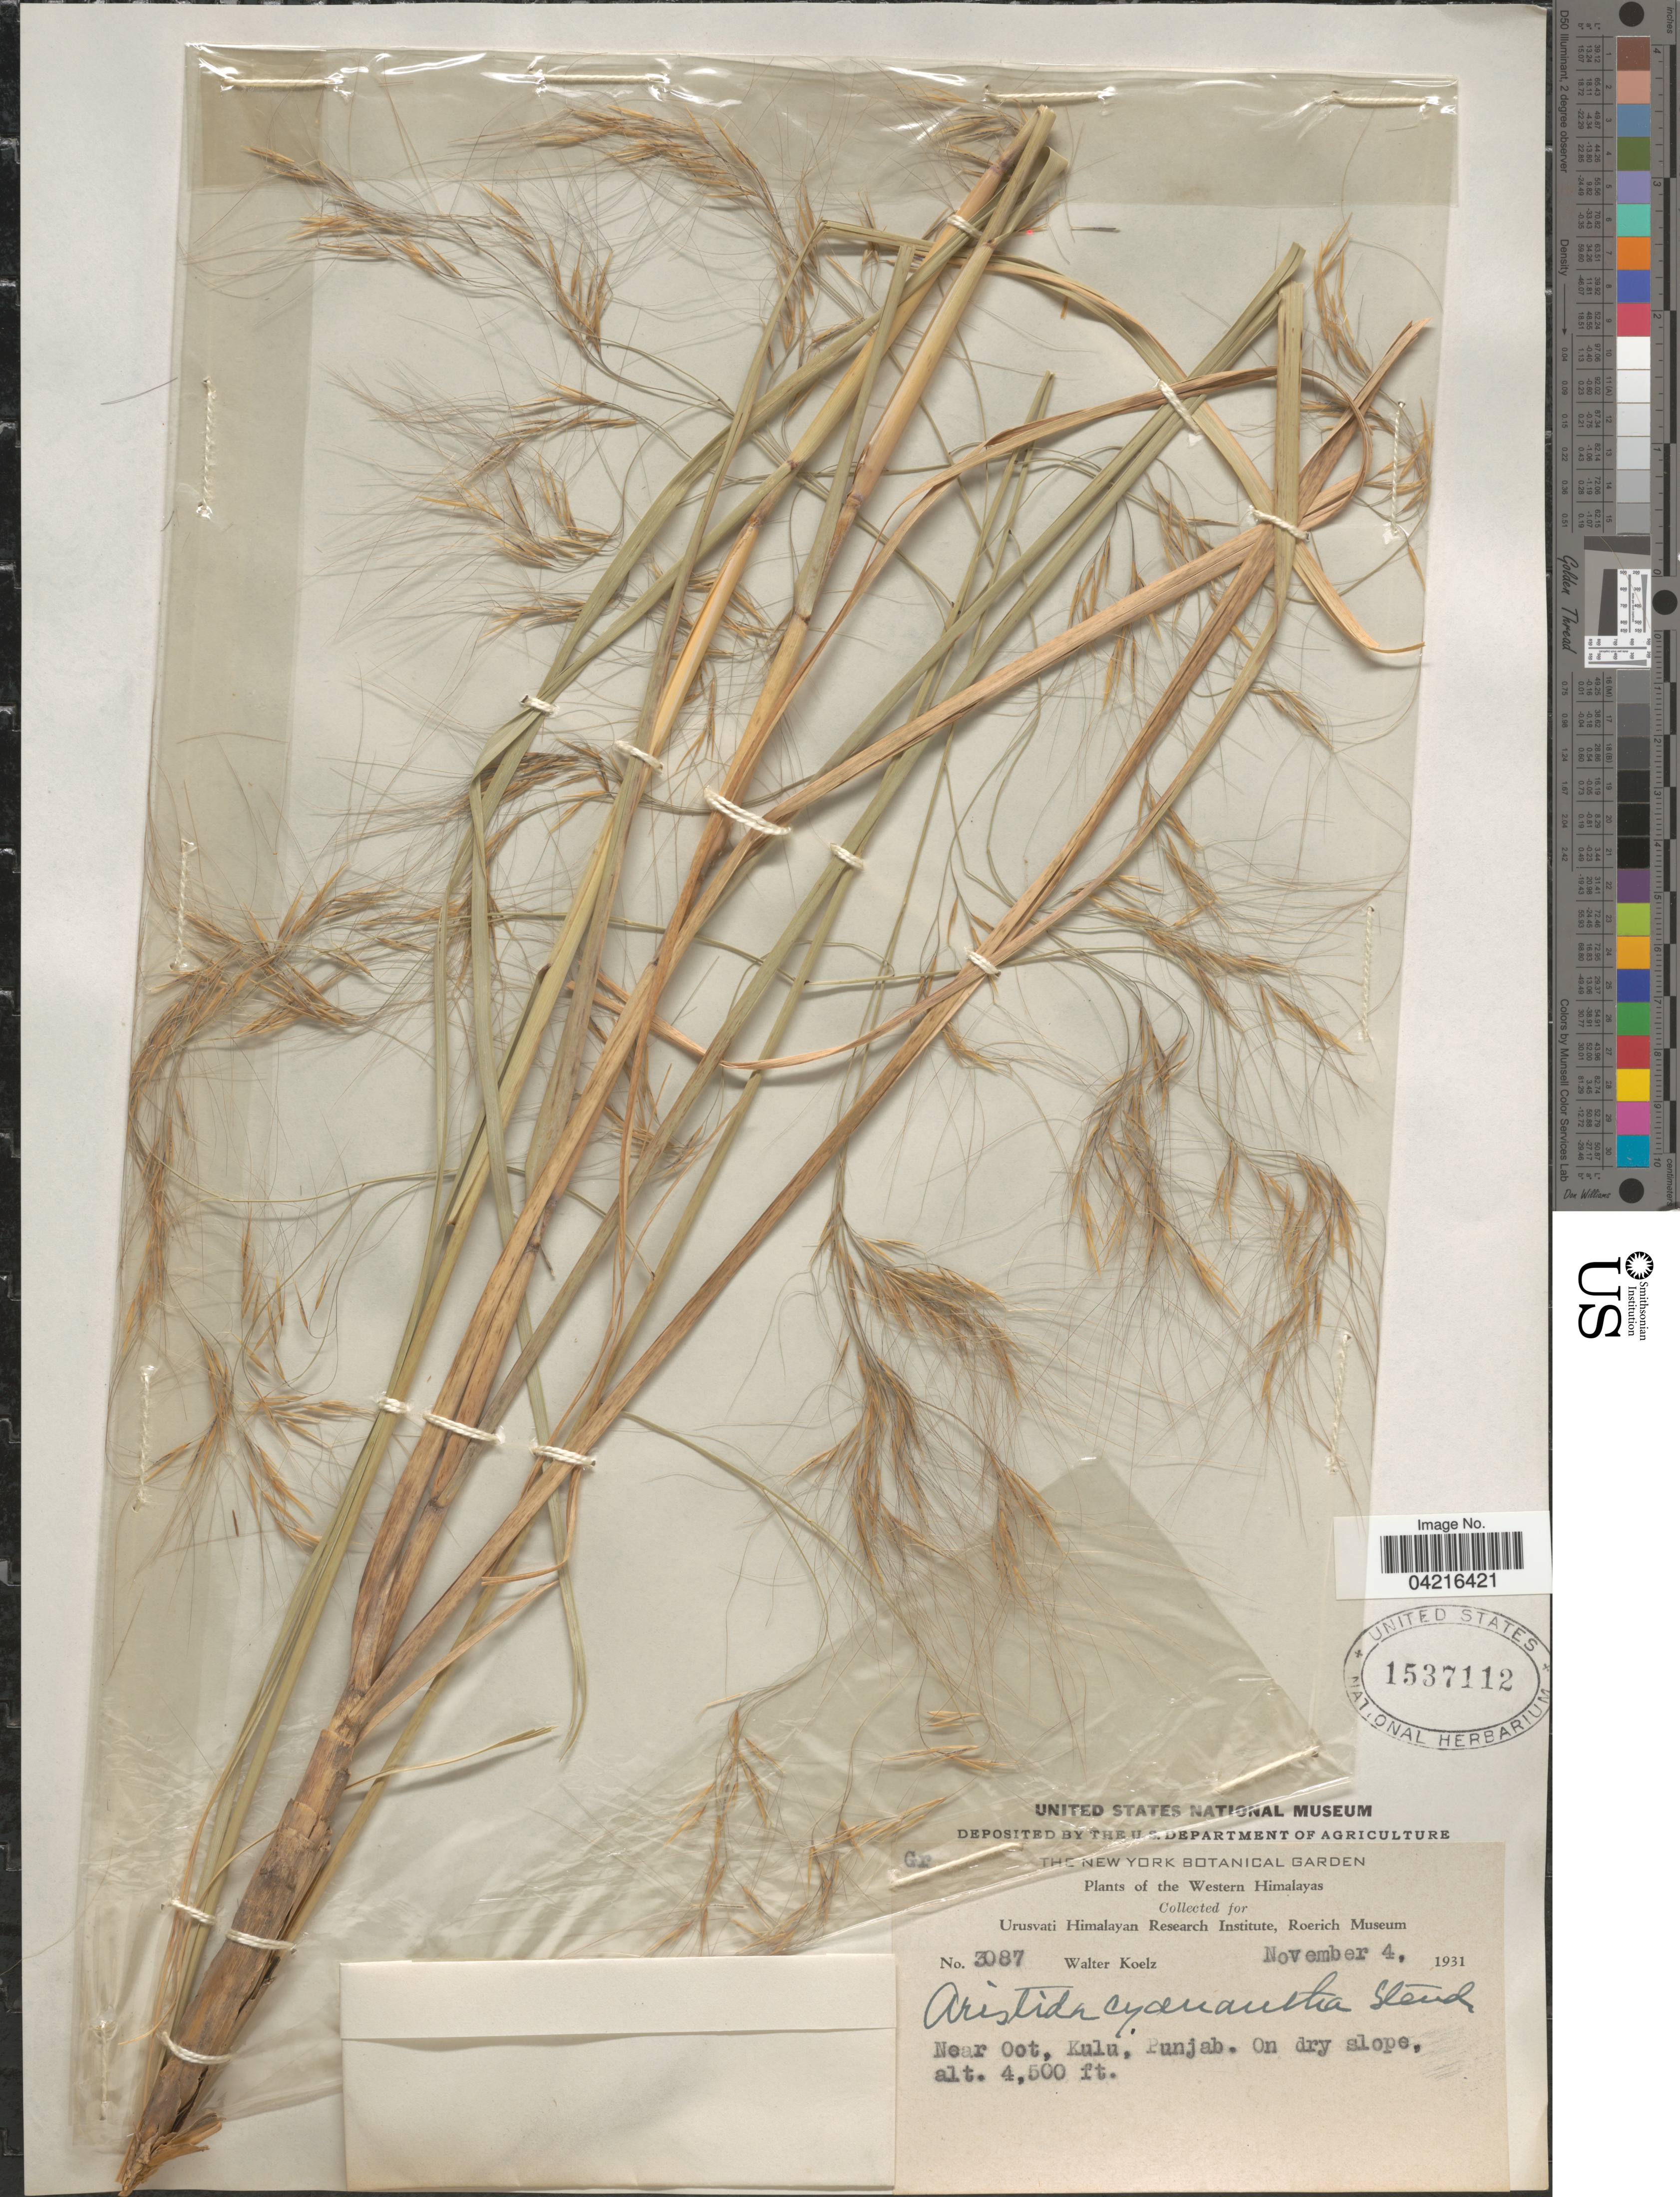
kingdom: Plantae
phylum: Tracheophyta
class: Liliopsida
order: Poales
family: Poaceae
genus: Aristida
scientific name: Aristida cyanantha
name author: Nees ex Steud.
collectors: W. N. Koelz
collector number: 3087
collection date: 1931-11-04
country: India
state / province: Punjab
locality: Western Himalayas. Near Oot, Kulu.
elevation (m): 1372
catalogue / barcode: US 1537112